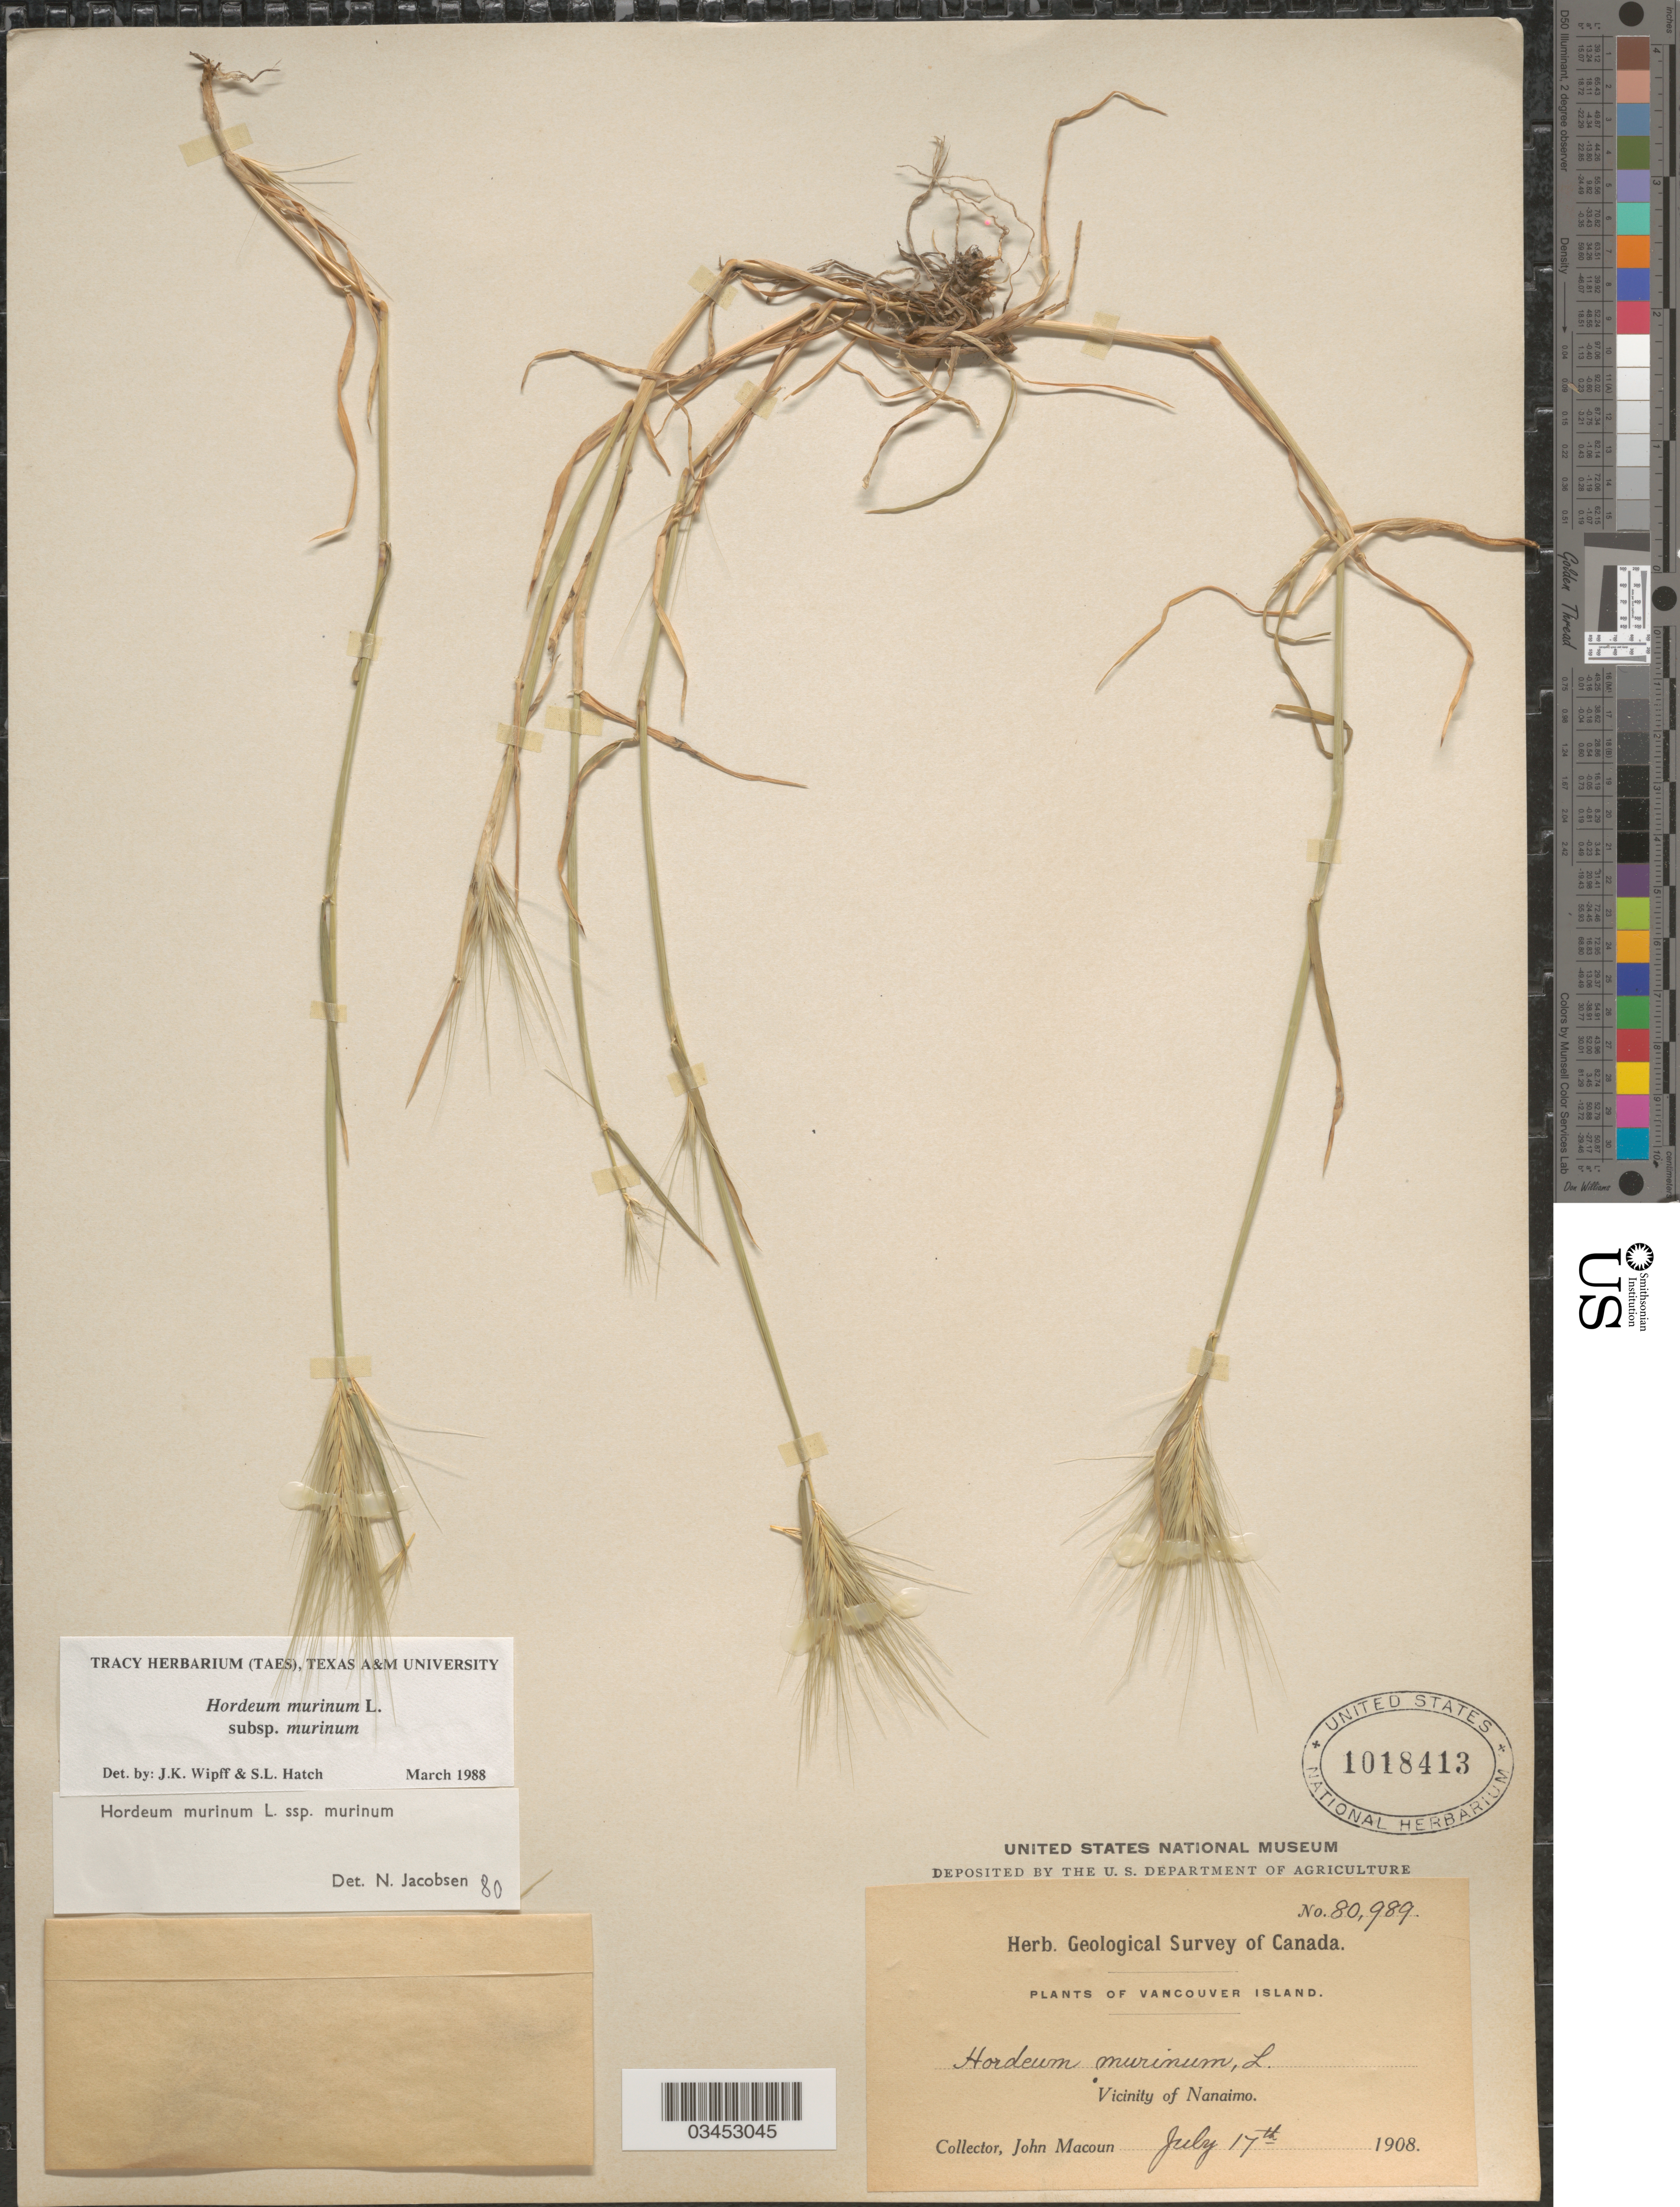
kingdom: Plantae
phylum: Tracheophyta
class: Liliopsida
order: Poales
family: Poaceae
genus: Hordeum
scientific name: Hordeum murinum subsp. murinum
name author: L.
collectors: J. Macoun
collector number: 80989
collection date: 1908-07-17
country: Canada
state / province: British Columbia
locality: Geological Survey of Canada. Vancouver Island. Vicinity of Nanaimo.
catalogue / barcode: US 1018413